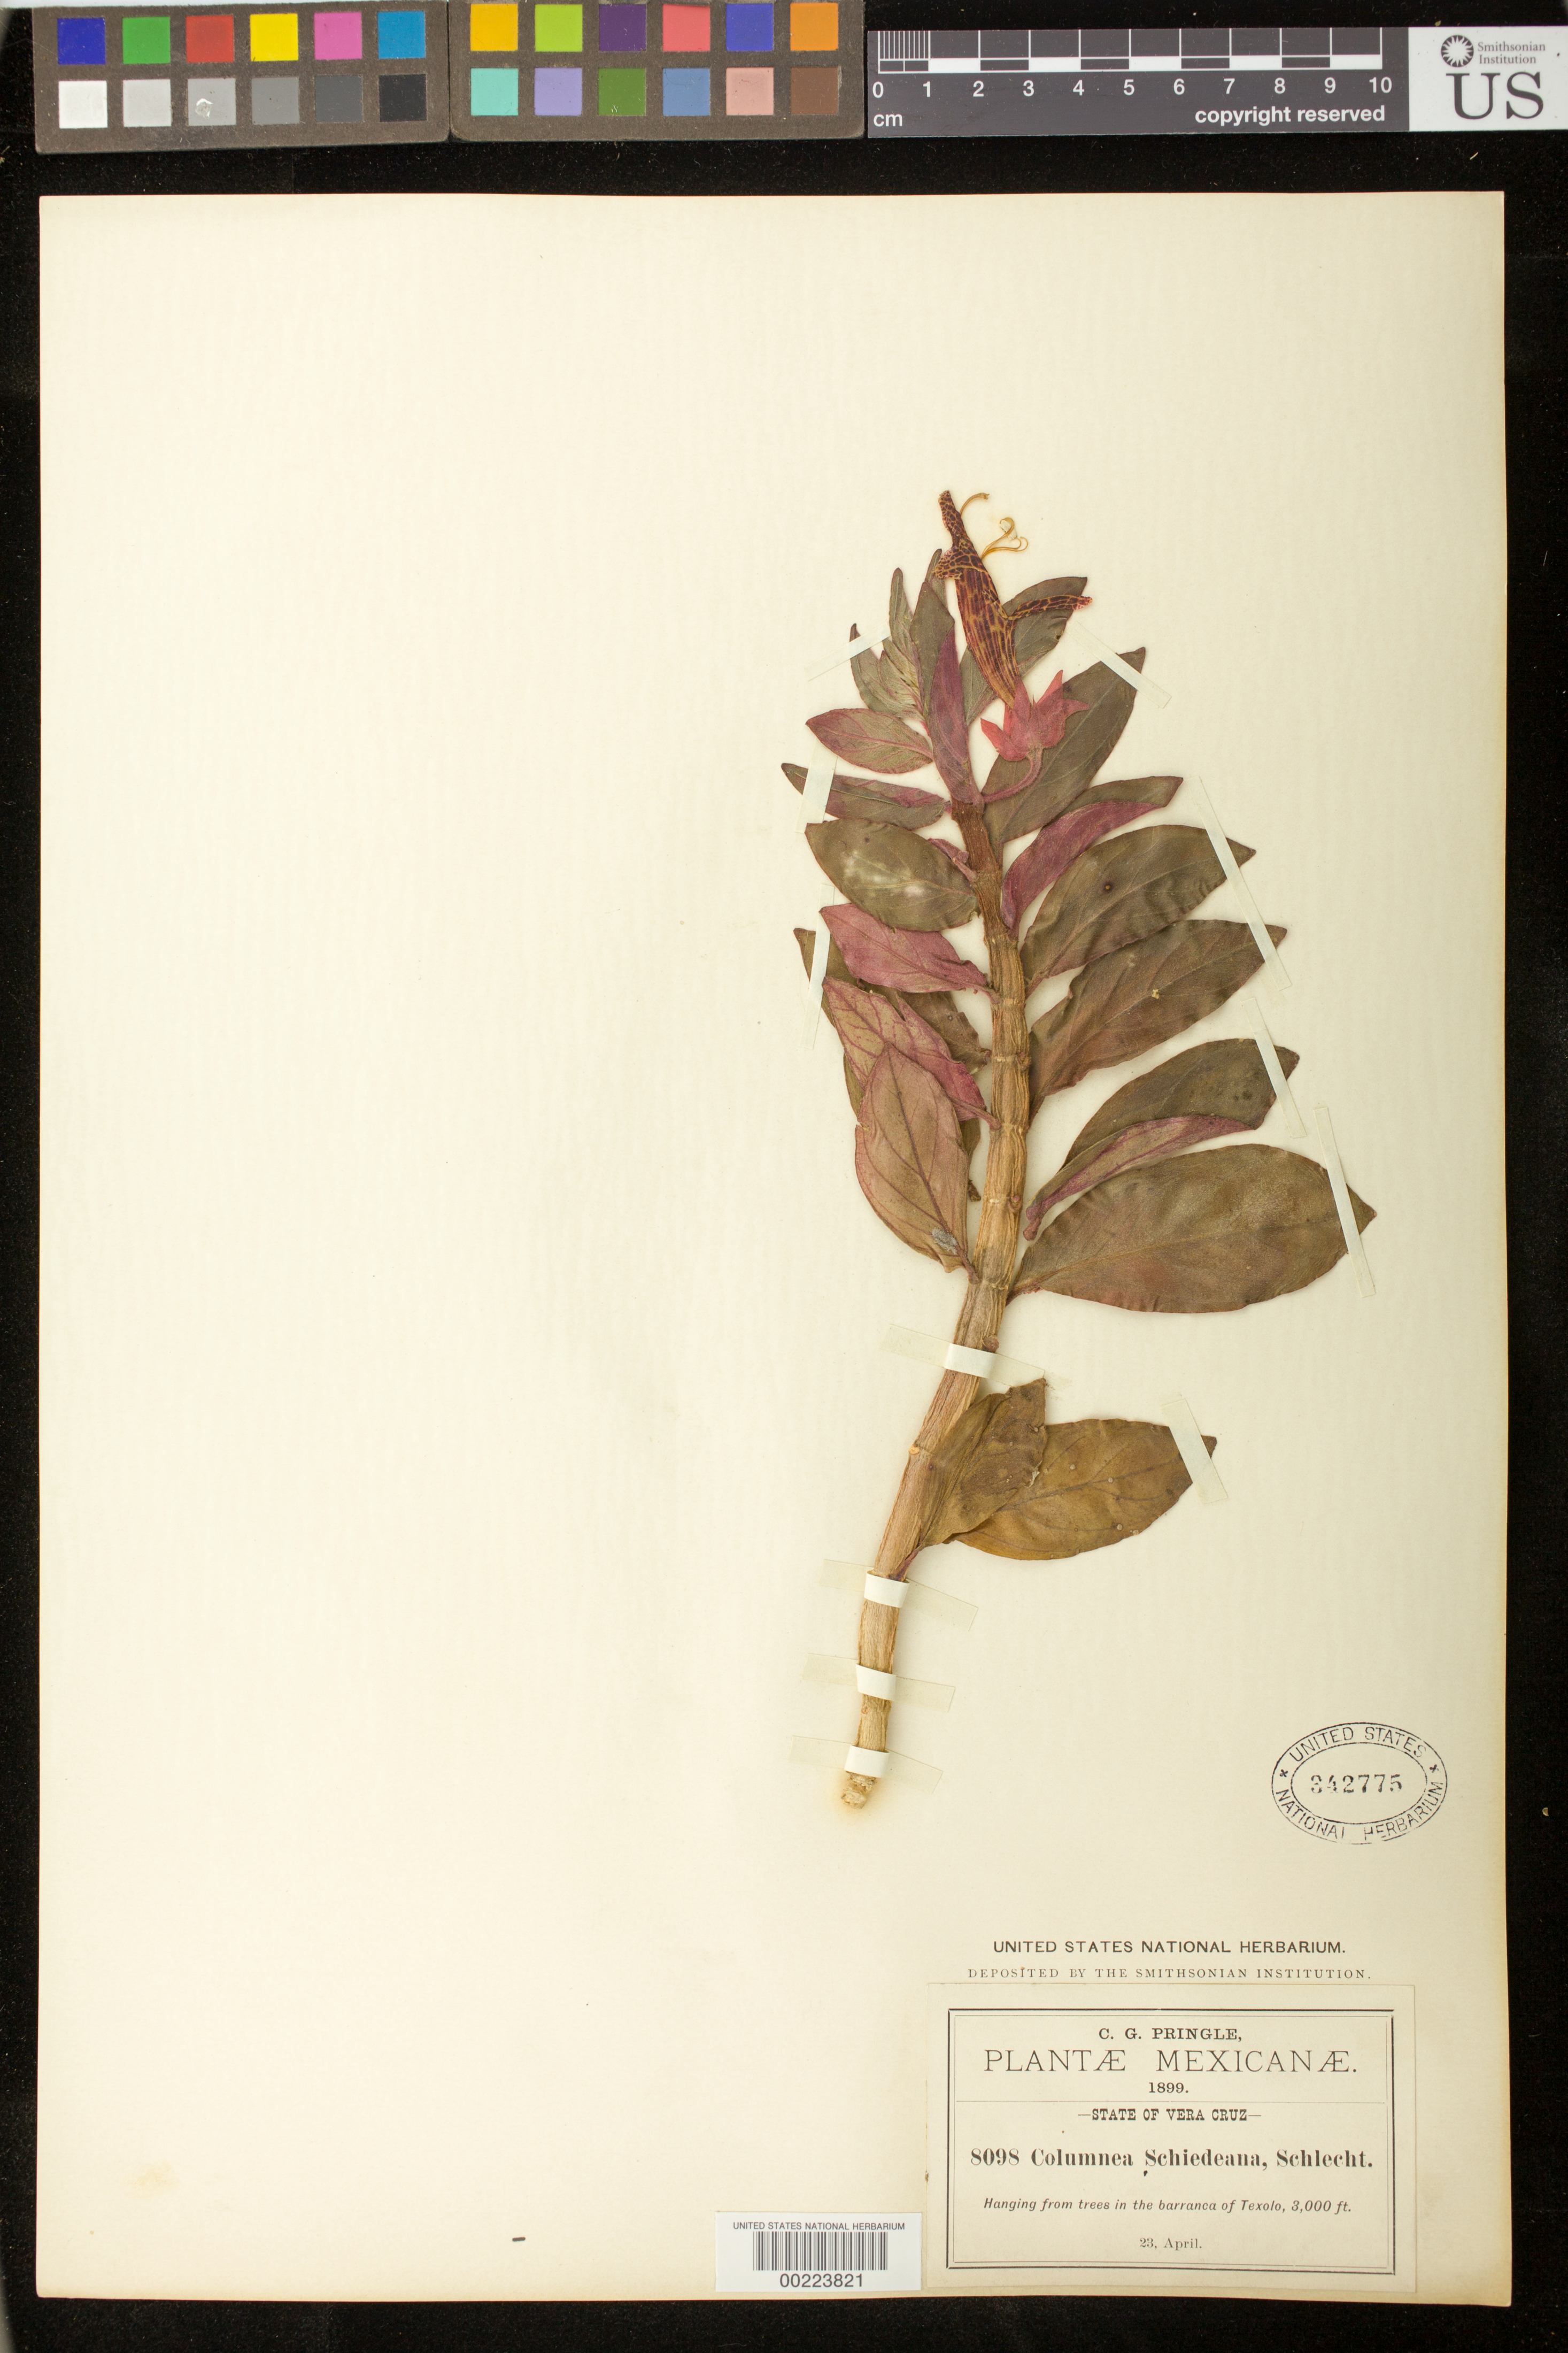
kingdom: Plantae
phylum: Tracheophyta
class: Magnoliopsida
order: Lamiales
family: Gesneriaceae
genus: Columnea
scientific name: Columnea schiedeana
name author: Schltdl.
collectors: C. G. Pringle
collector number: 8098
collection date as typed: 23 Apr 1899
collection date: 1899-04-23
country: Mexico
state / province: Veracruz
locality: In Barranca of Texolo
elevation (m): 914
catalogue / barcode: US 342775